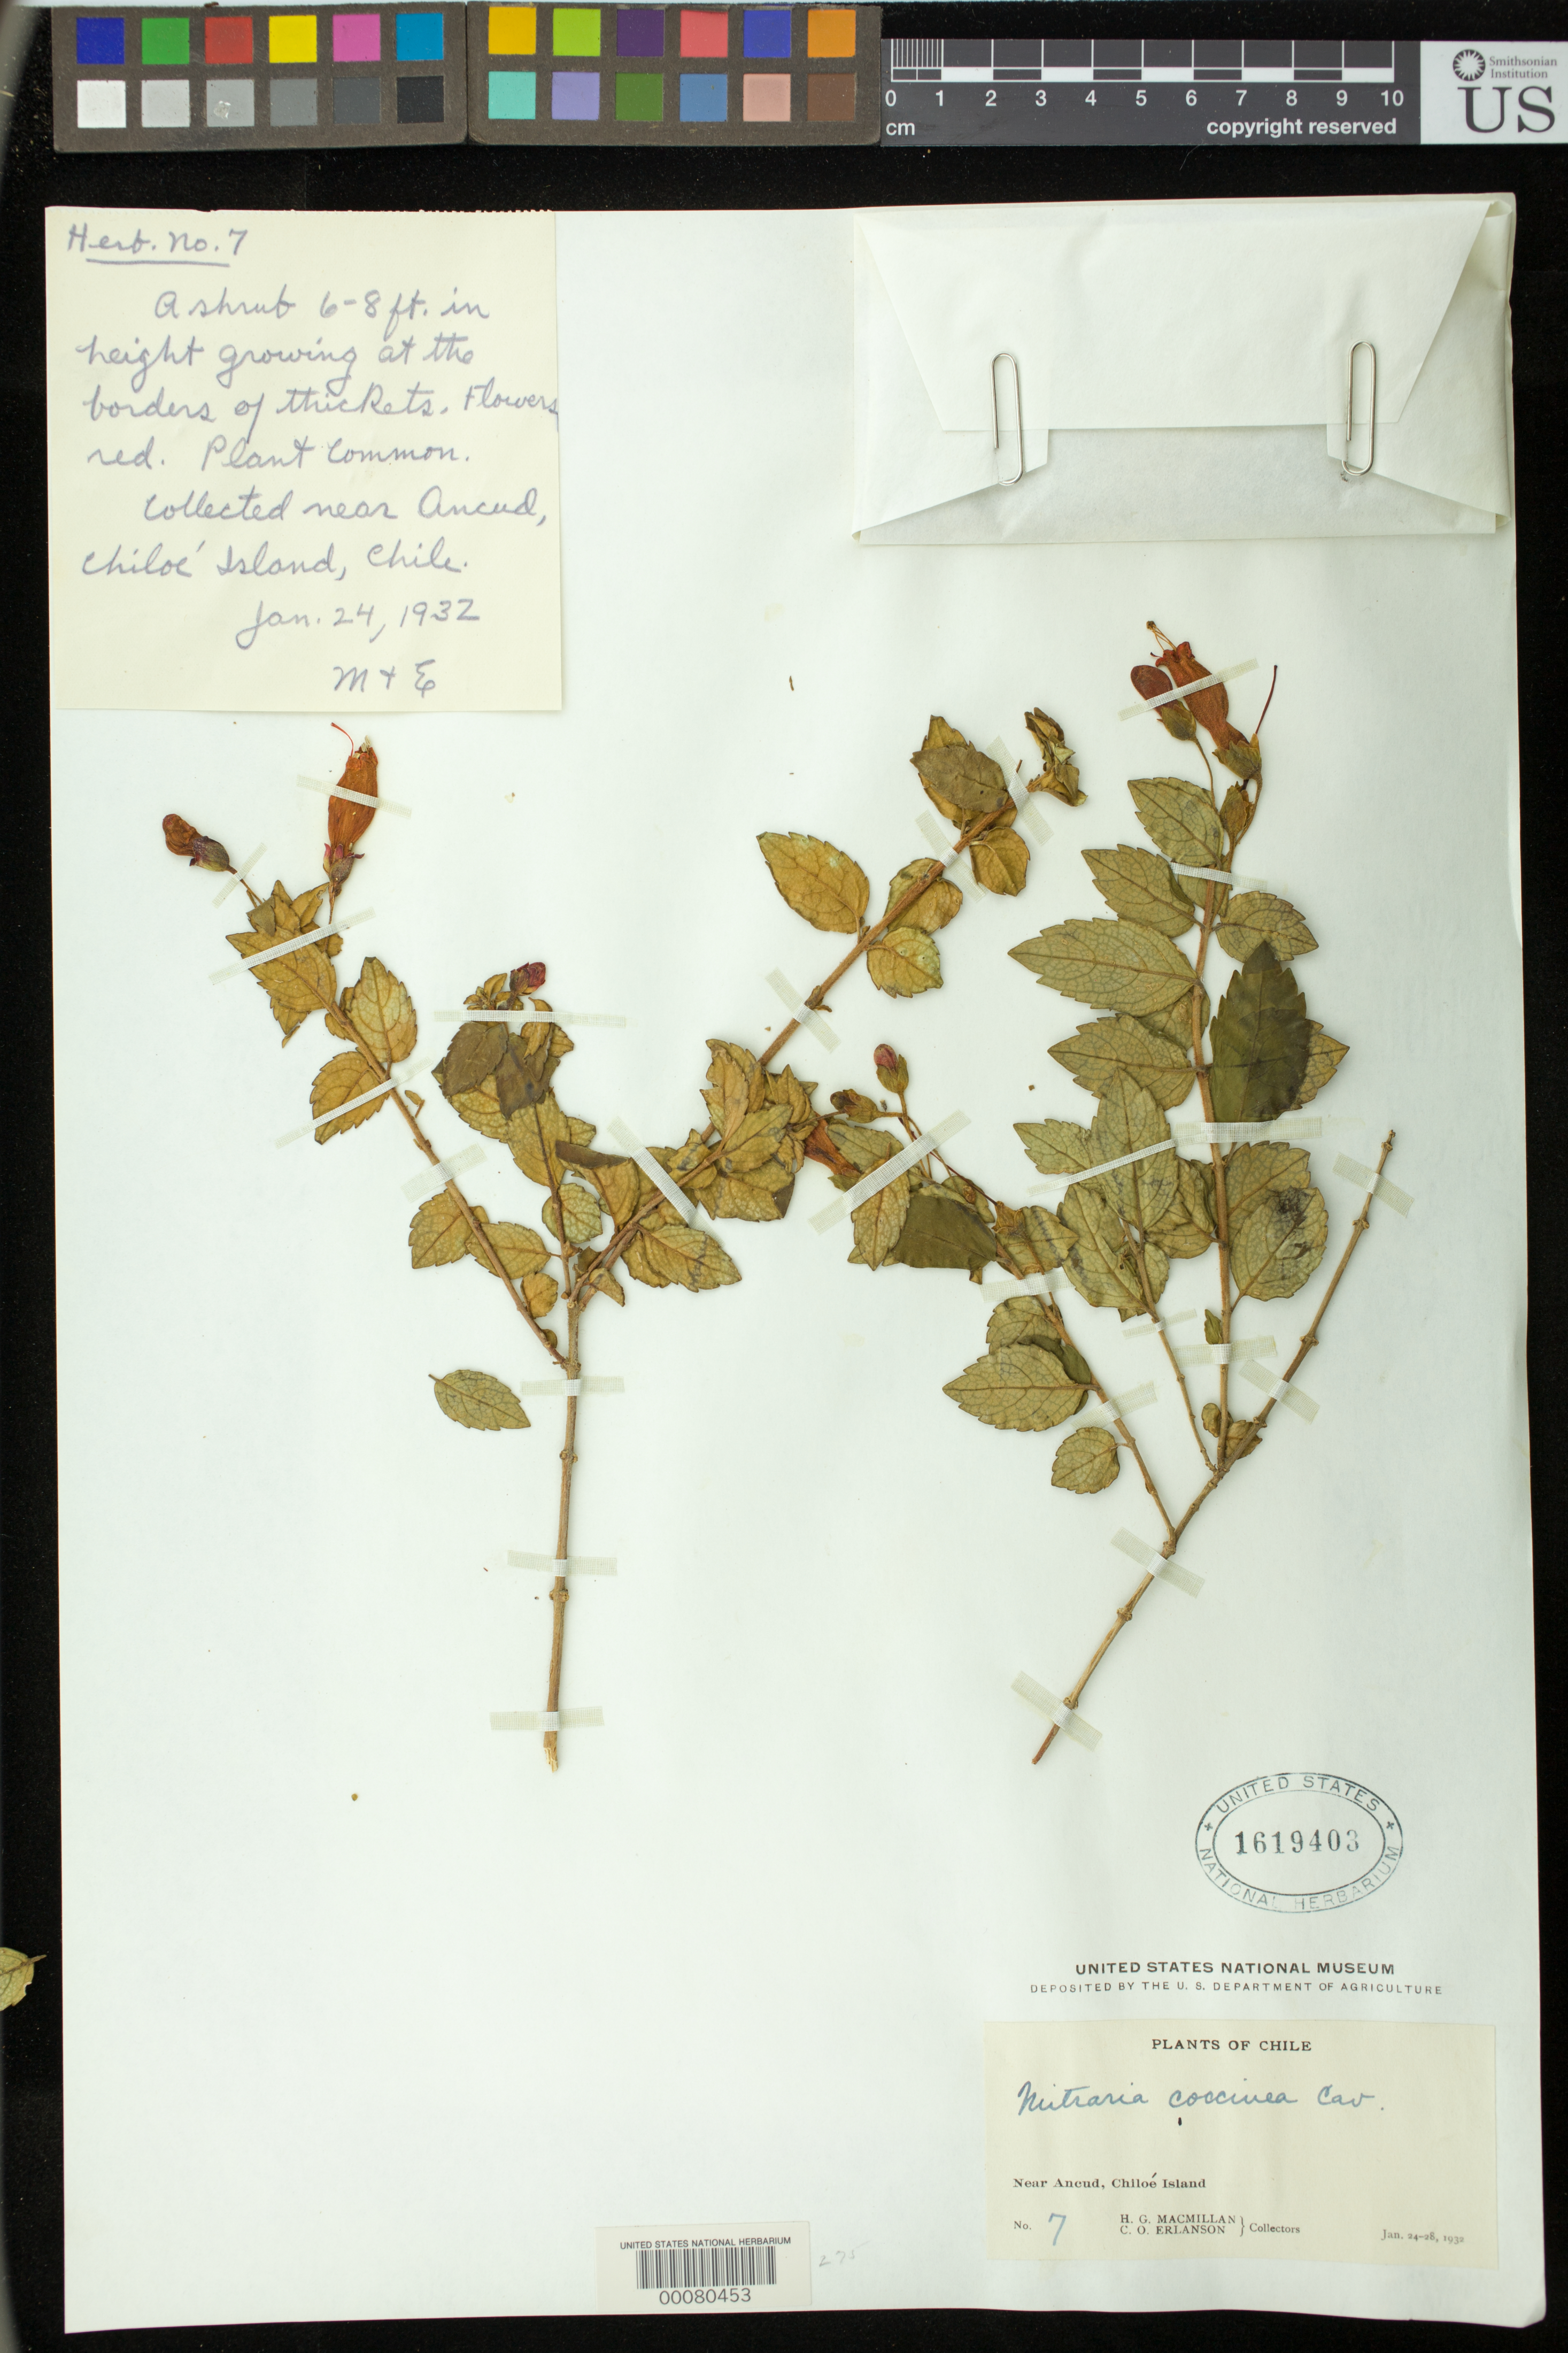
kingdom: Plantae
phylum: Tracheophyta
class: Magnoliopsida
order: Lamiales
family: Gesneriaceae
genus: Mitraria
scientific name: Mitraria coccinea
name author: Cav.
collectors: H. MacMillan & C. O. Erlanson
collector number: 7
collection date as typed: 24 Jan 1932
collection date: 1932-01-24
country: Chile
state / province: Los Lagos (X)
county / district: Chiloé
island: Chiloé I.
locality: Near Ancud, Chiloe Island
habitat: growing at the borders of thickets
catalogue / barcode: US 1619403